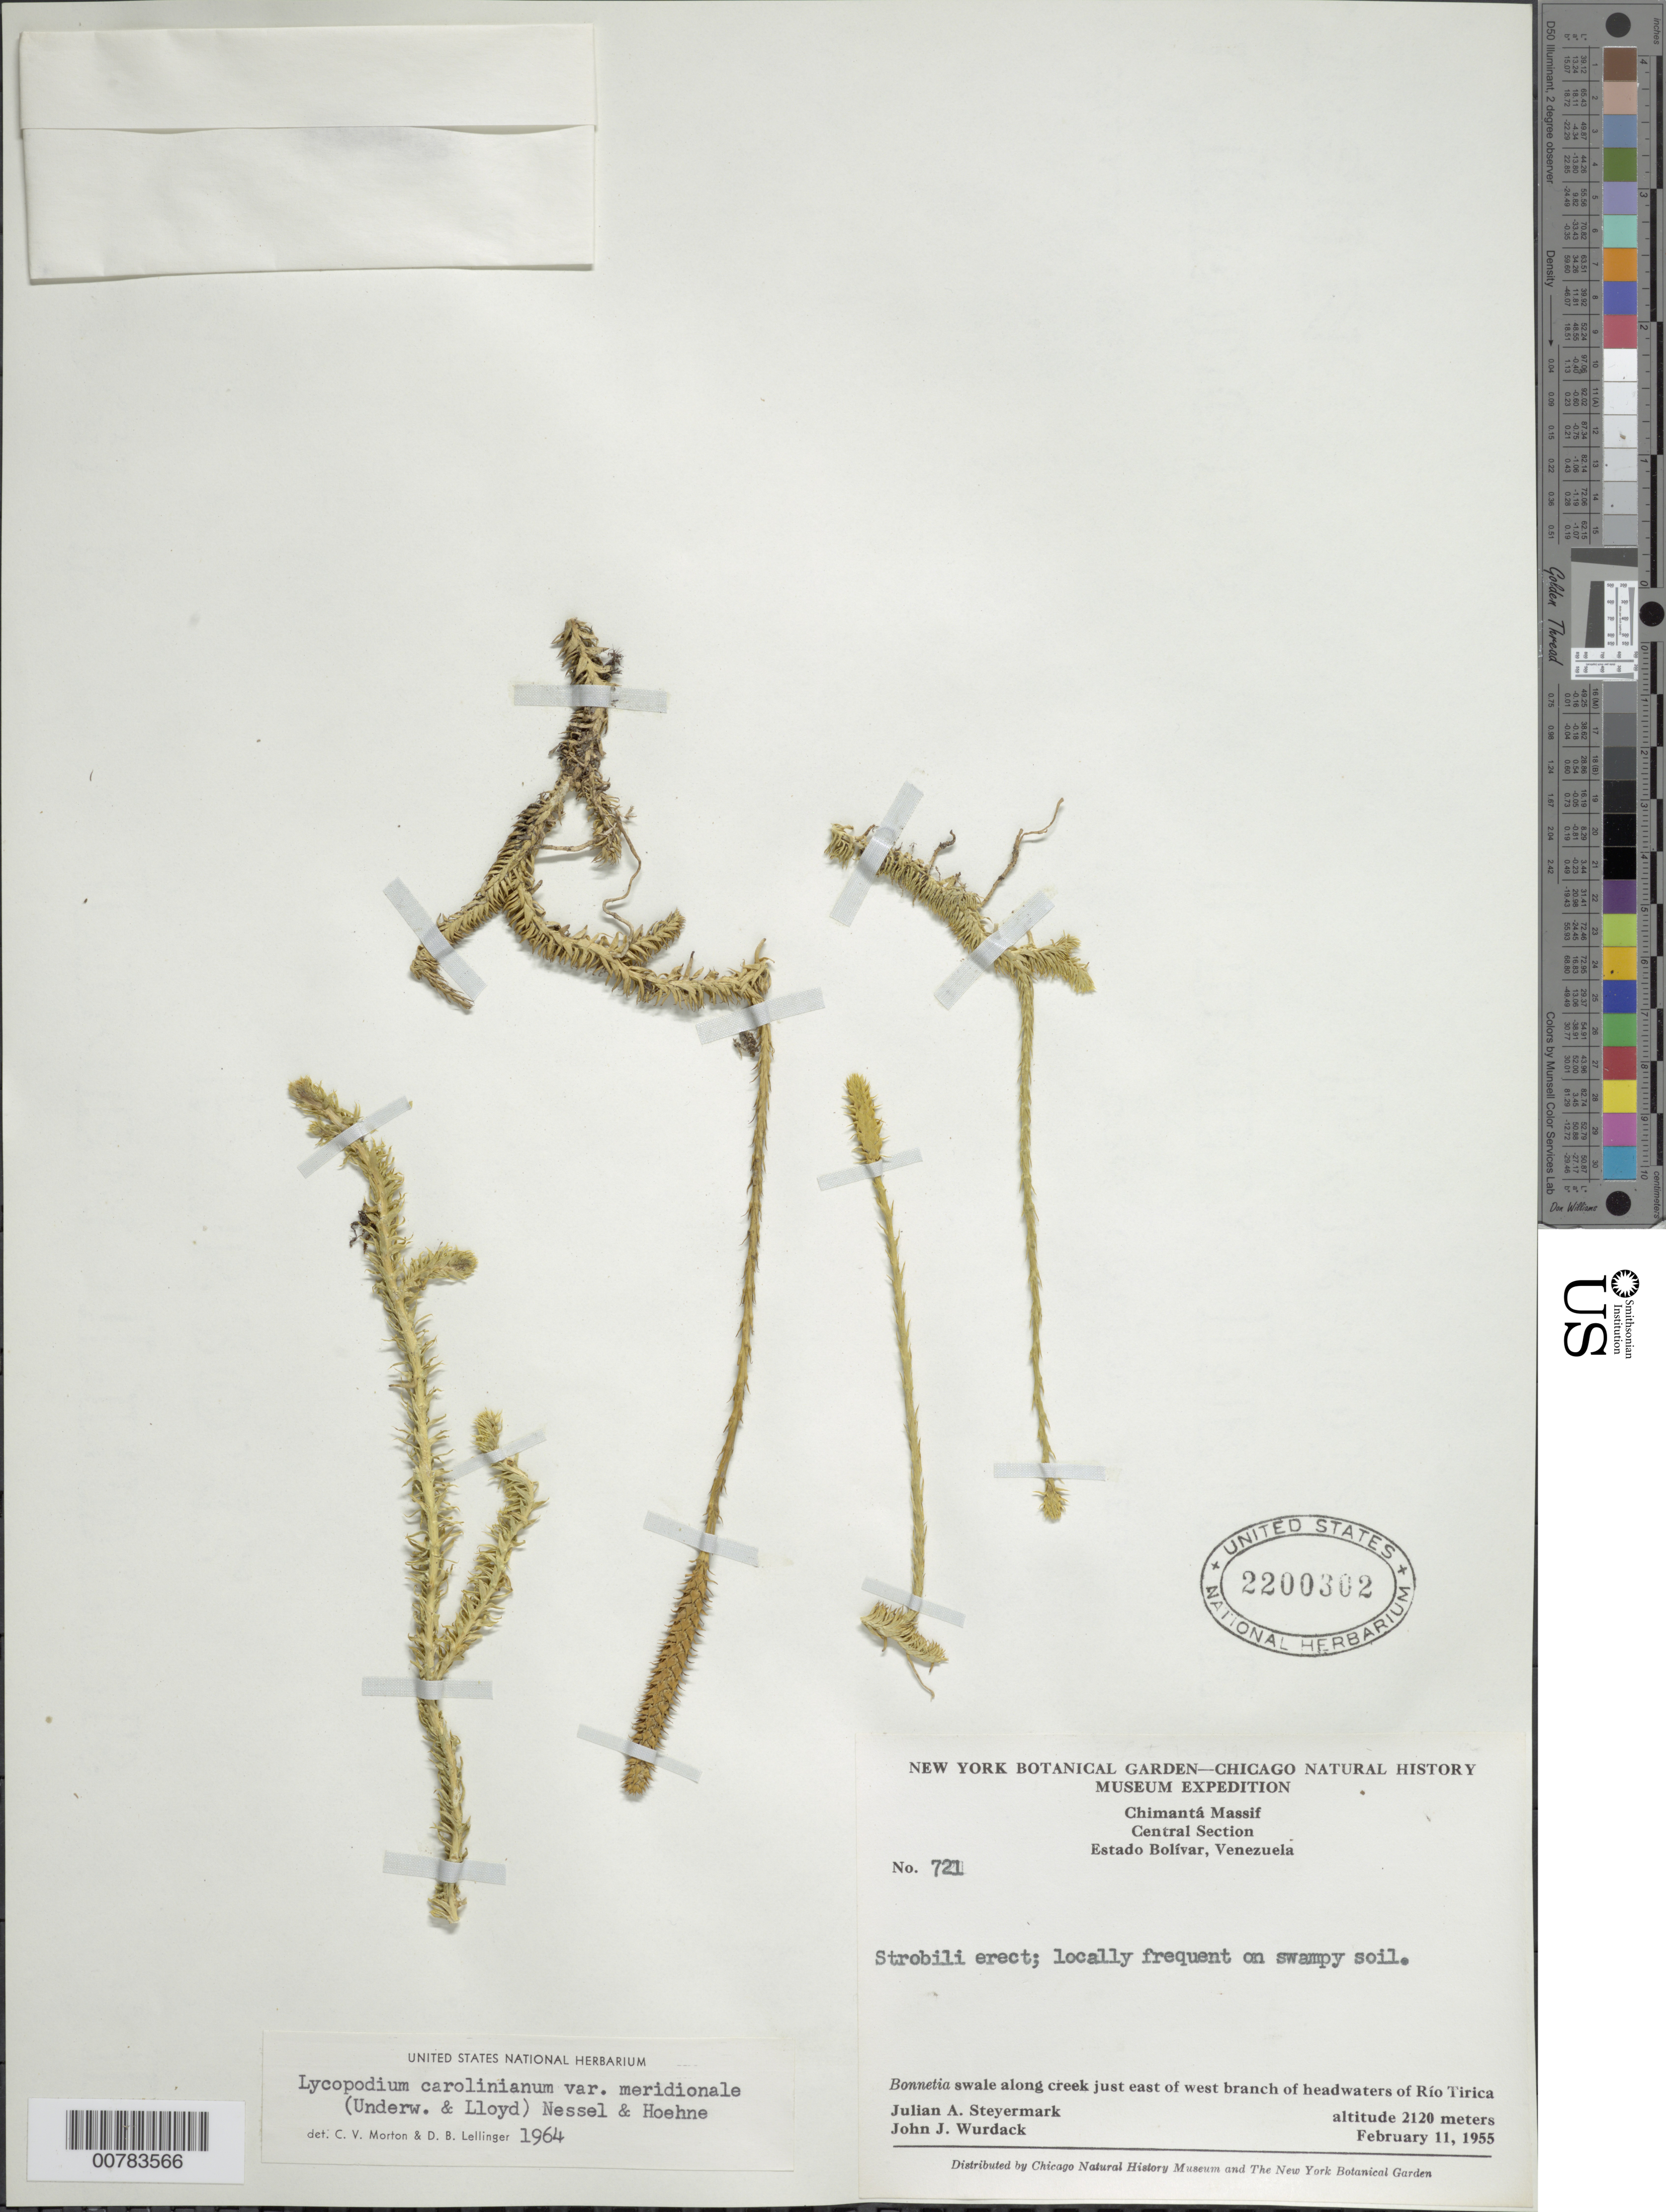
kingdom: Plantae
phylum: Tracheophyta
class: Lycopodiopsida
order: Lycopodiales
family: Lycopodiaceae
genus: Pseudolycopodiella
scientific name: Pseudolycopodiella caroliniana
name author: (L.) Holub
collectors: J. Steyermark & J. J. Wurdack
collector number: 55 721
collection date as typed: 11-Feb-55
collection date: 1955-02-11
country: Venezuela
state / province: Bolívar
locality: Chimantá Massif, Central Section, east of west branch of headwaters of Río Tirica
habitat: Bonnetia swale along creek; swampy soil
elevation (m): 2120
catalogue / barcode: US 2200302